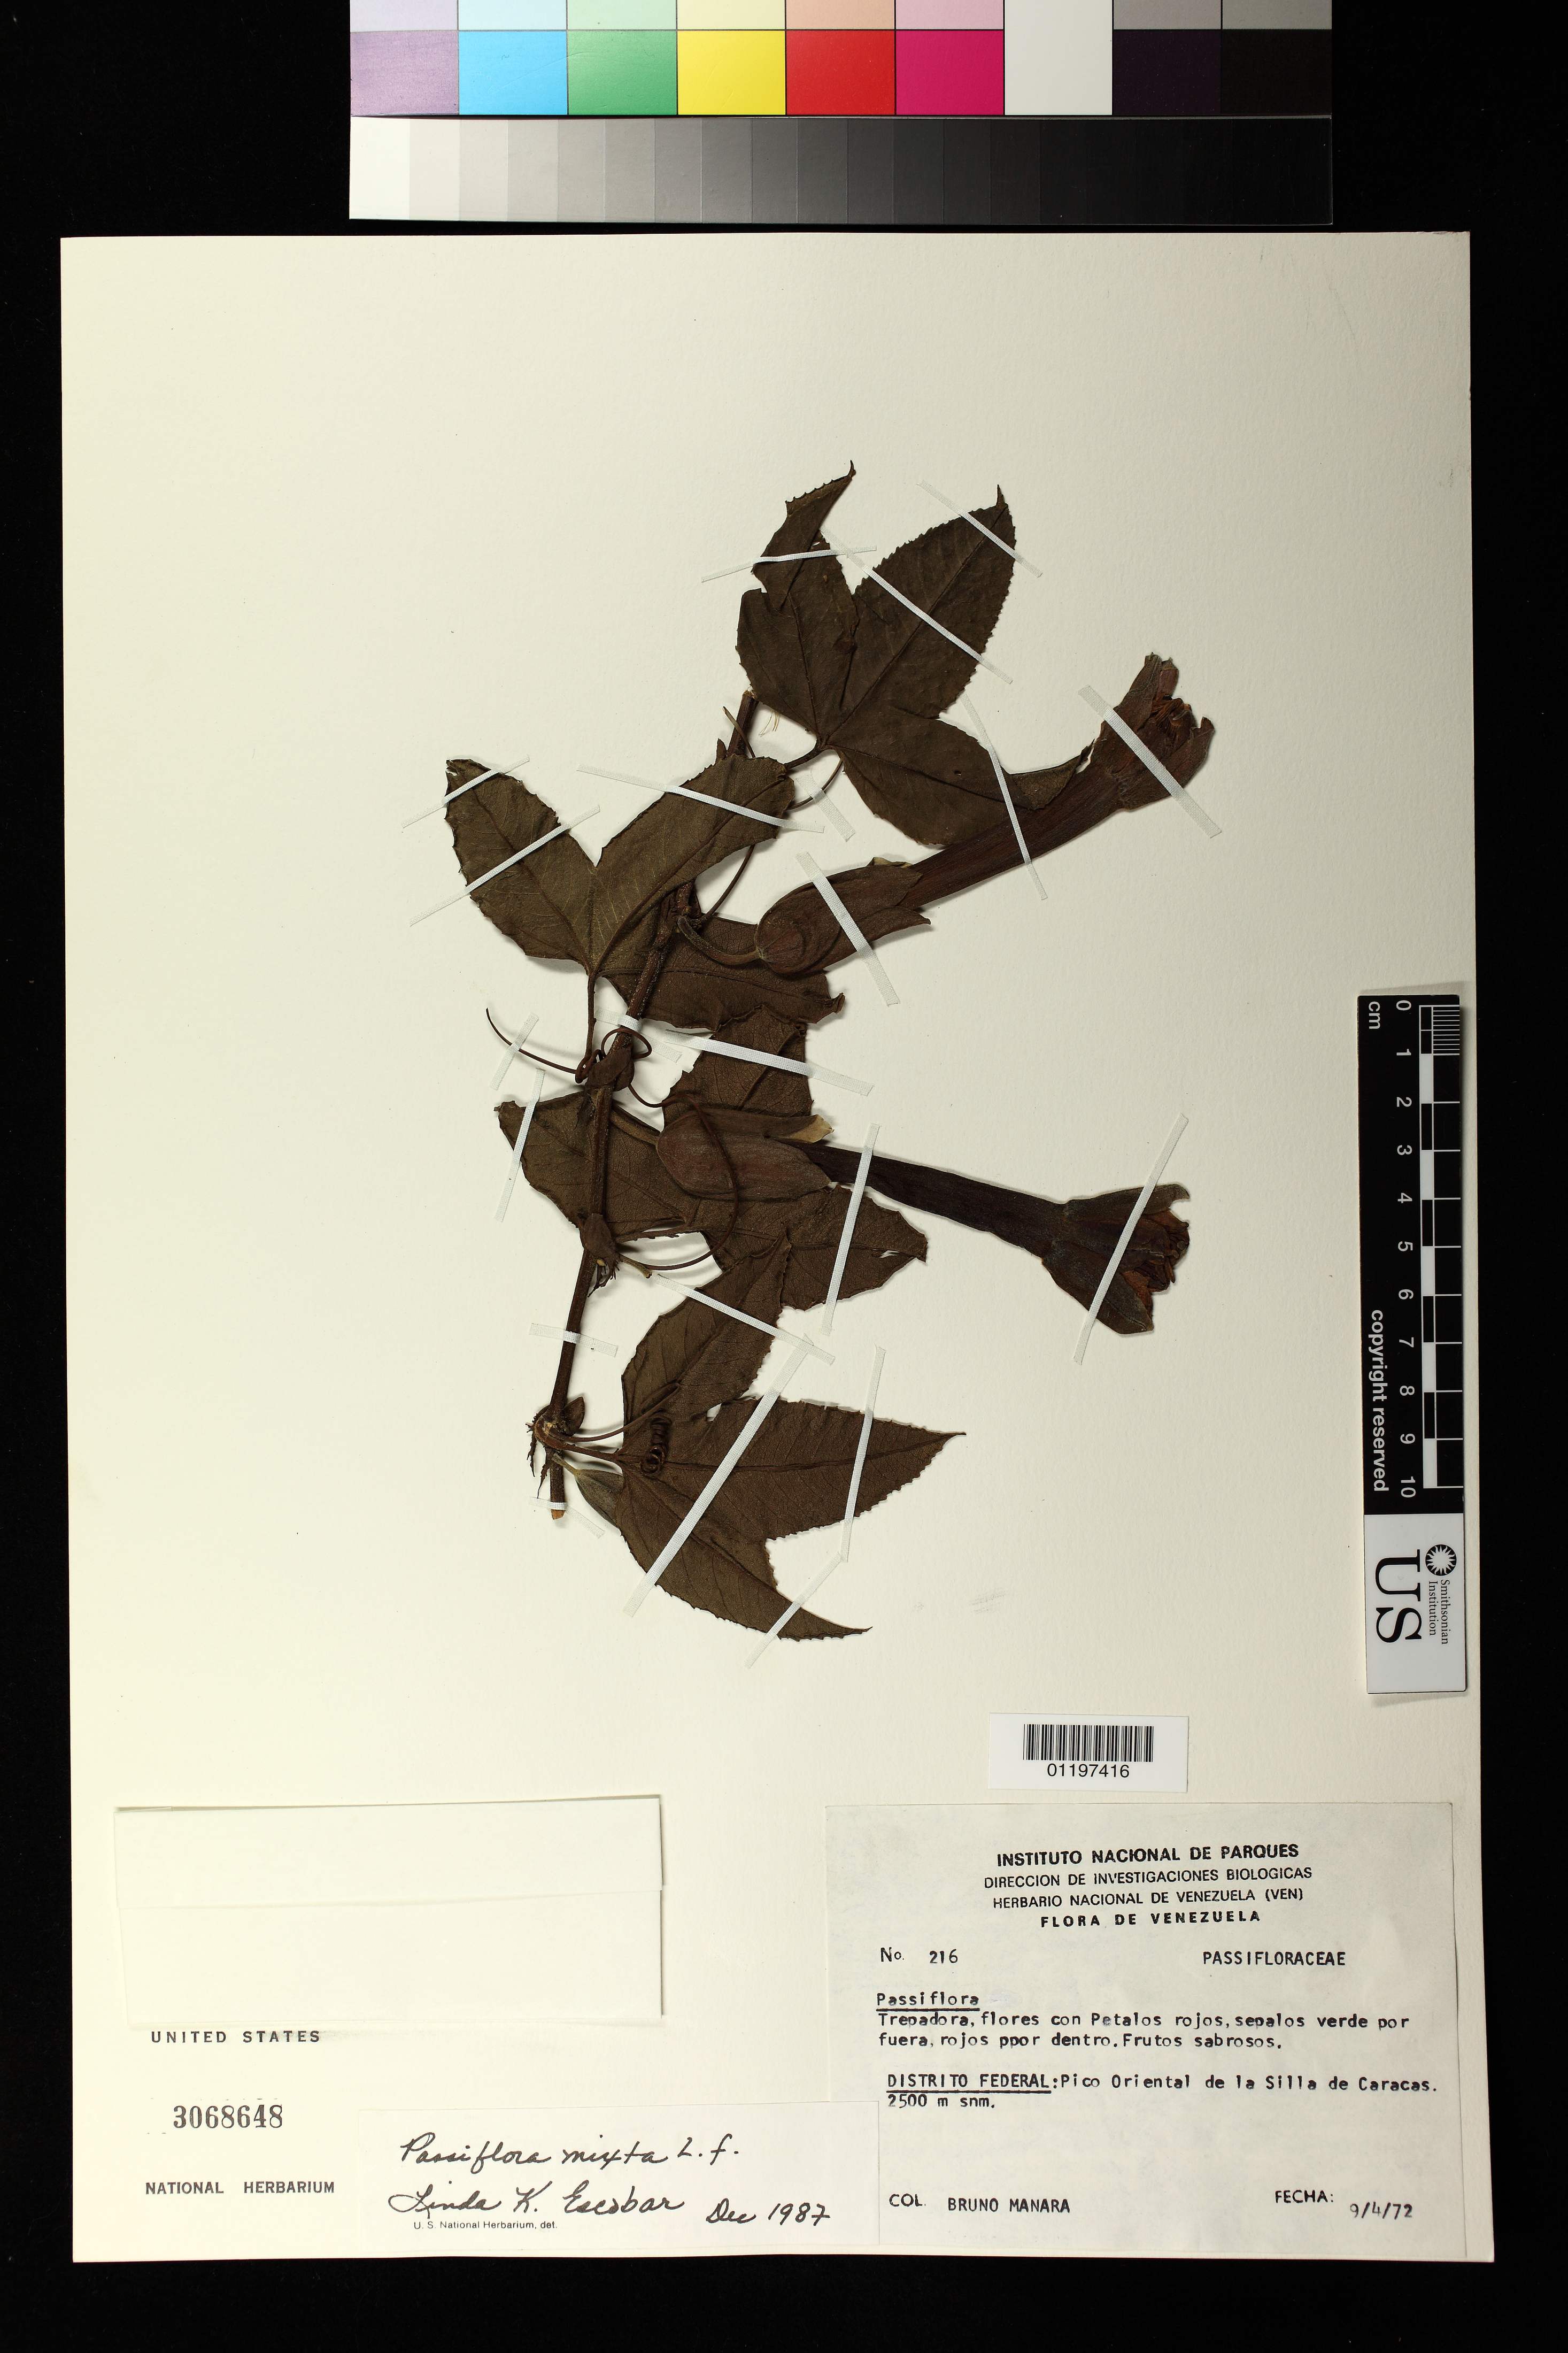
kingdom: Plantae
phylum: Tracheophyta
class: Magnoliopsida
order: Malpighiales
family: Passifloraceae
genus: Passiflora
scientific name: Passiflora mixta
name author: L. f.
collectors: B. Manara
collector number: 216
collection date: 1972-04-09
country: Venezuela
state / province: Distrito Federal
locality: Pico Oriental de la Silla de Caracas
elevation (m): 2500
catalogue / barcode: US 3068648